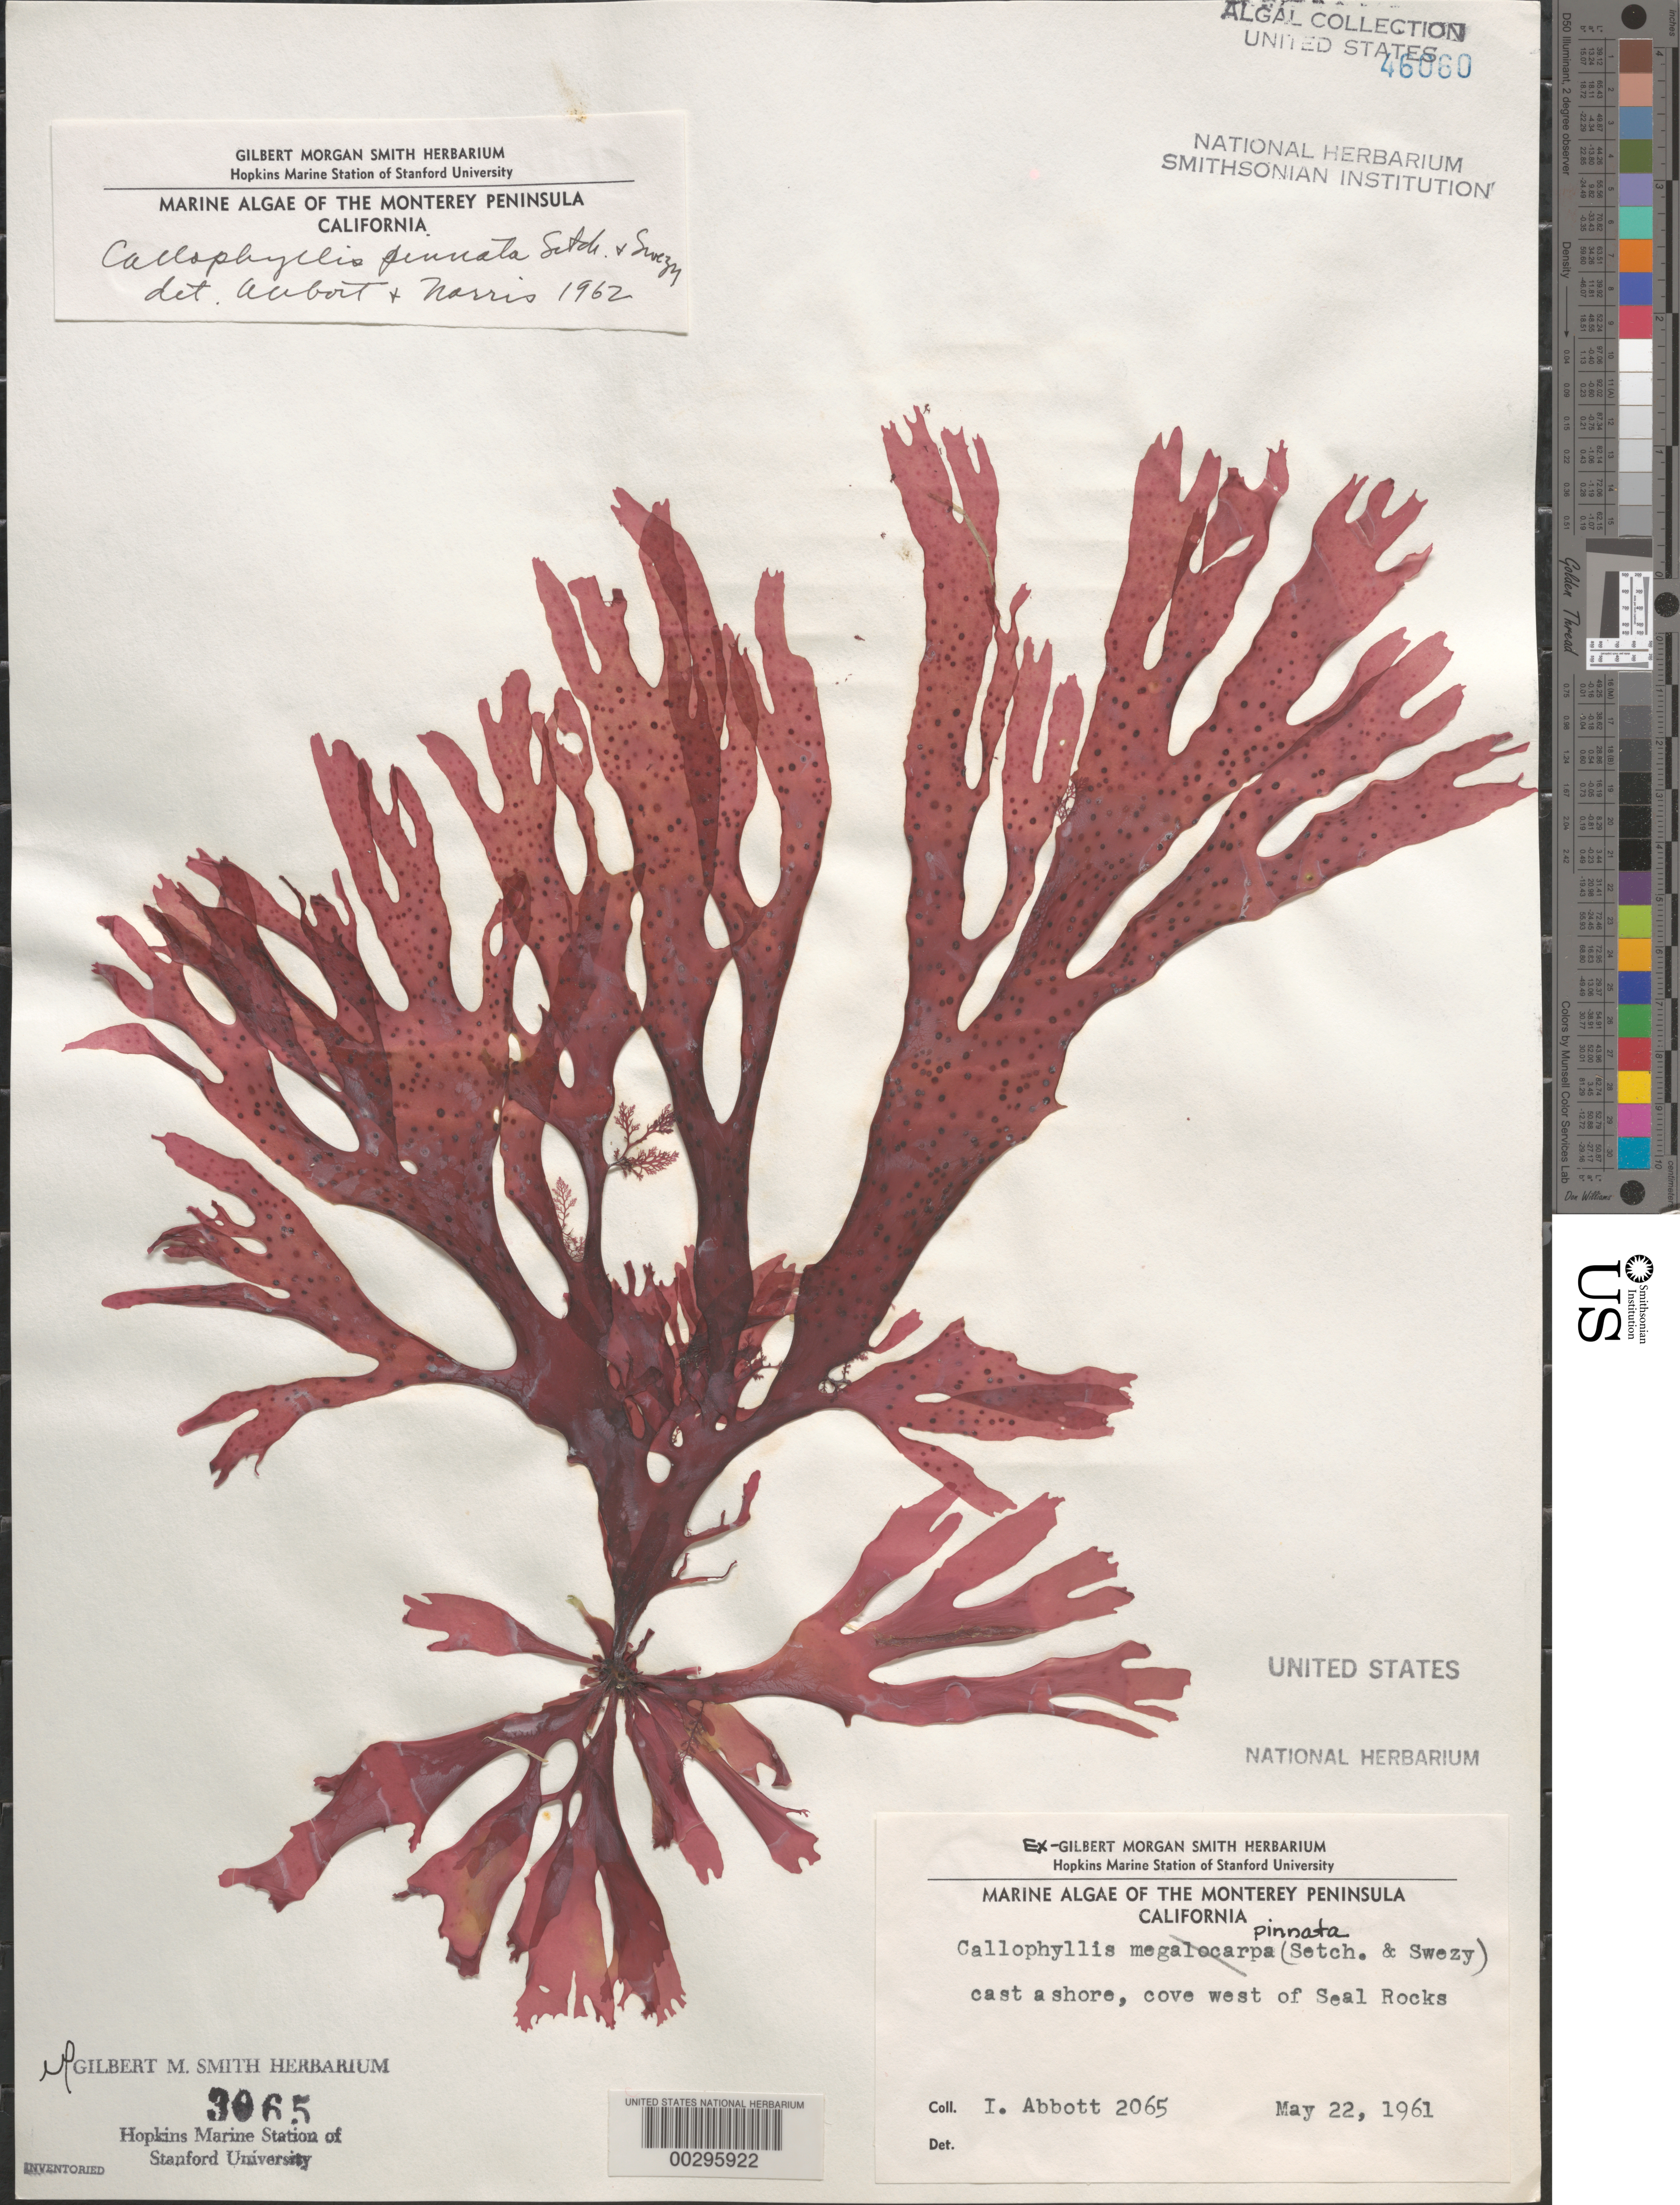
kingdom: Plantae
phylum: Rhodophyta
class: Florideophyceae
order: Gigartinales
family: Kallymeniaceae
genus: Callophyllis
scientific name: Callophyllis pinnata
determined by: Abbott, I. A.; Norris, R. E.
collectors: I. A. Abbott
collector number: IAA 2065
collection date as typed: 22 May 1961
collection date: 1961-05-22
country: United States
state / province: California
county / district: Monterey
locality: Cove west of Seal Rocks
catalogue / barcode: US 46060